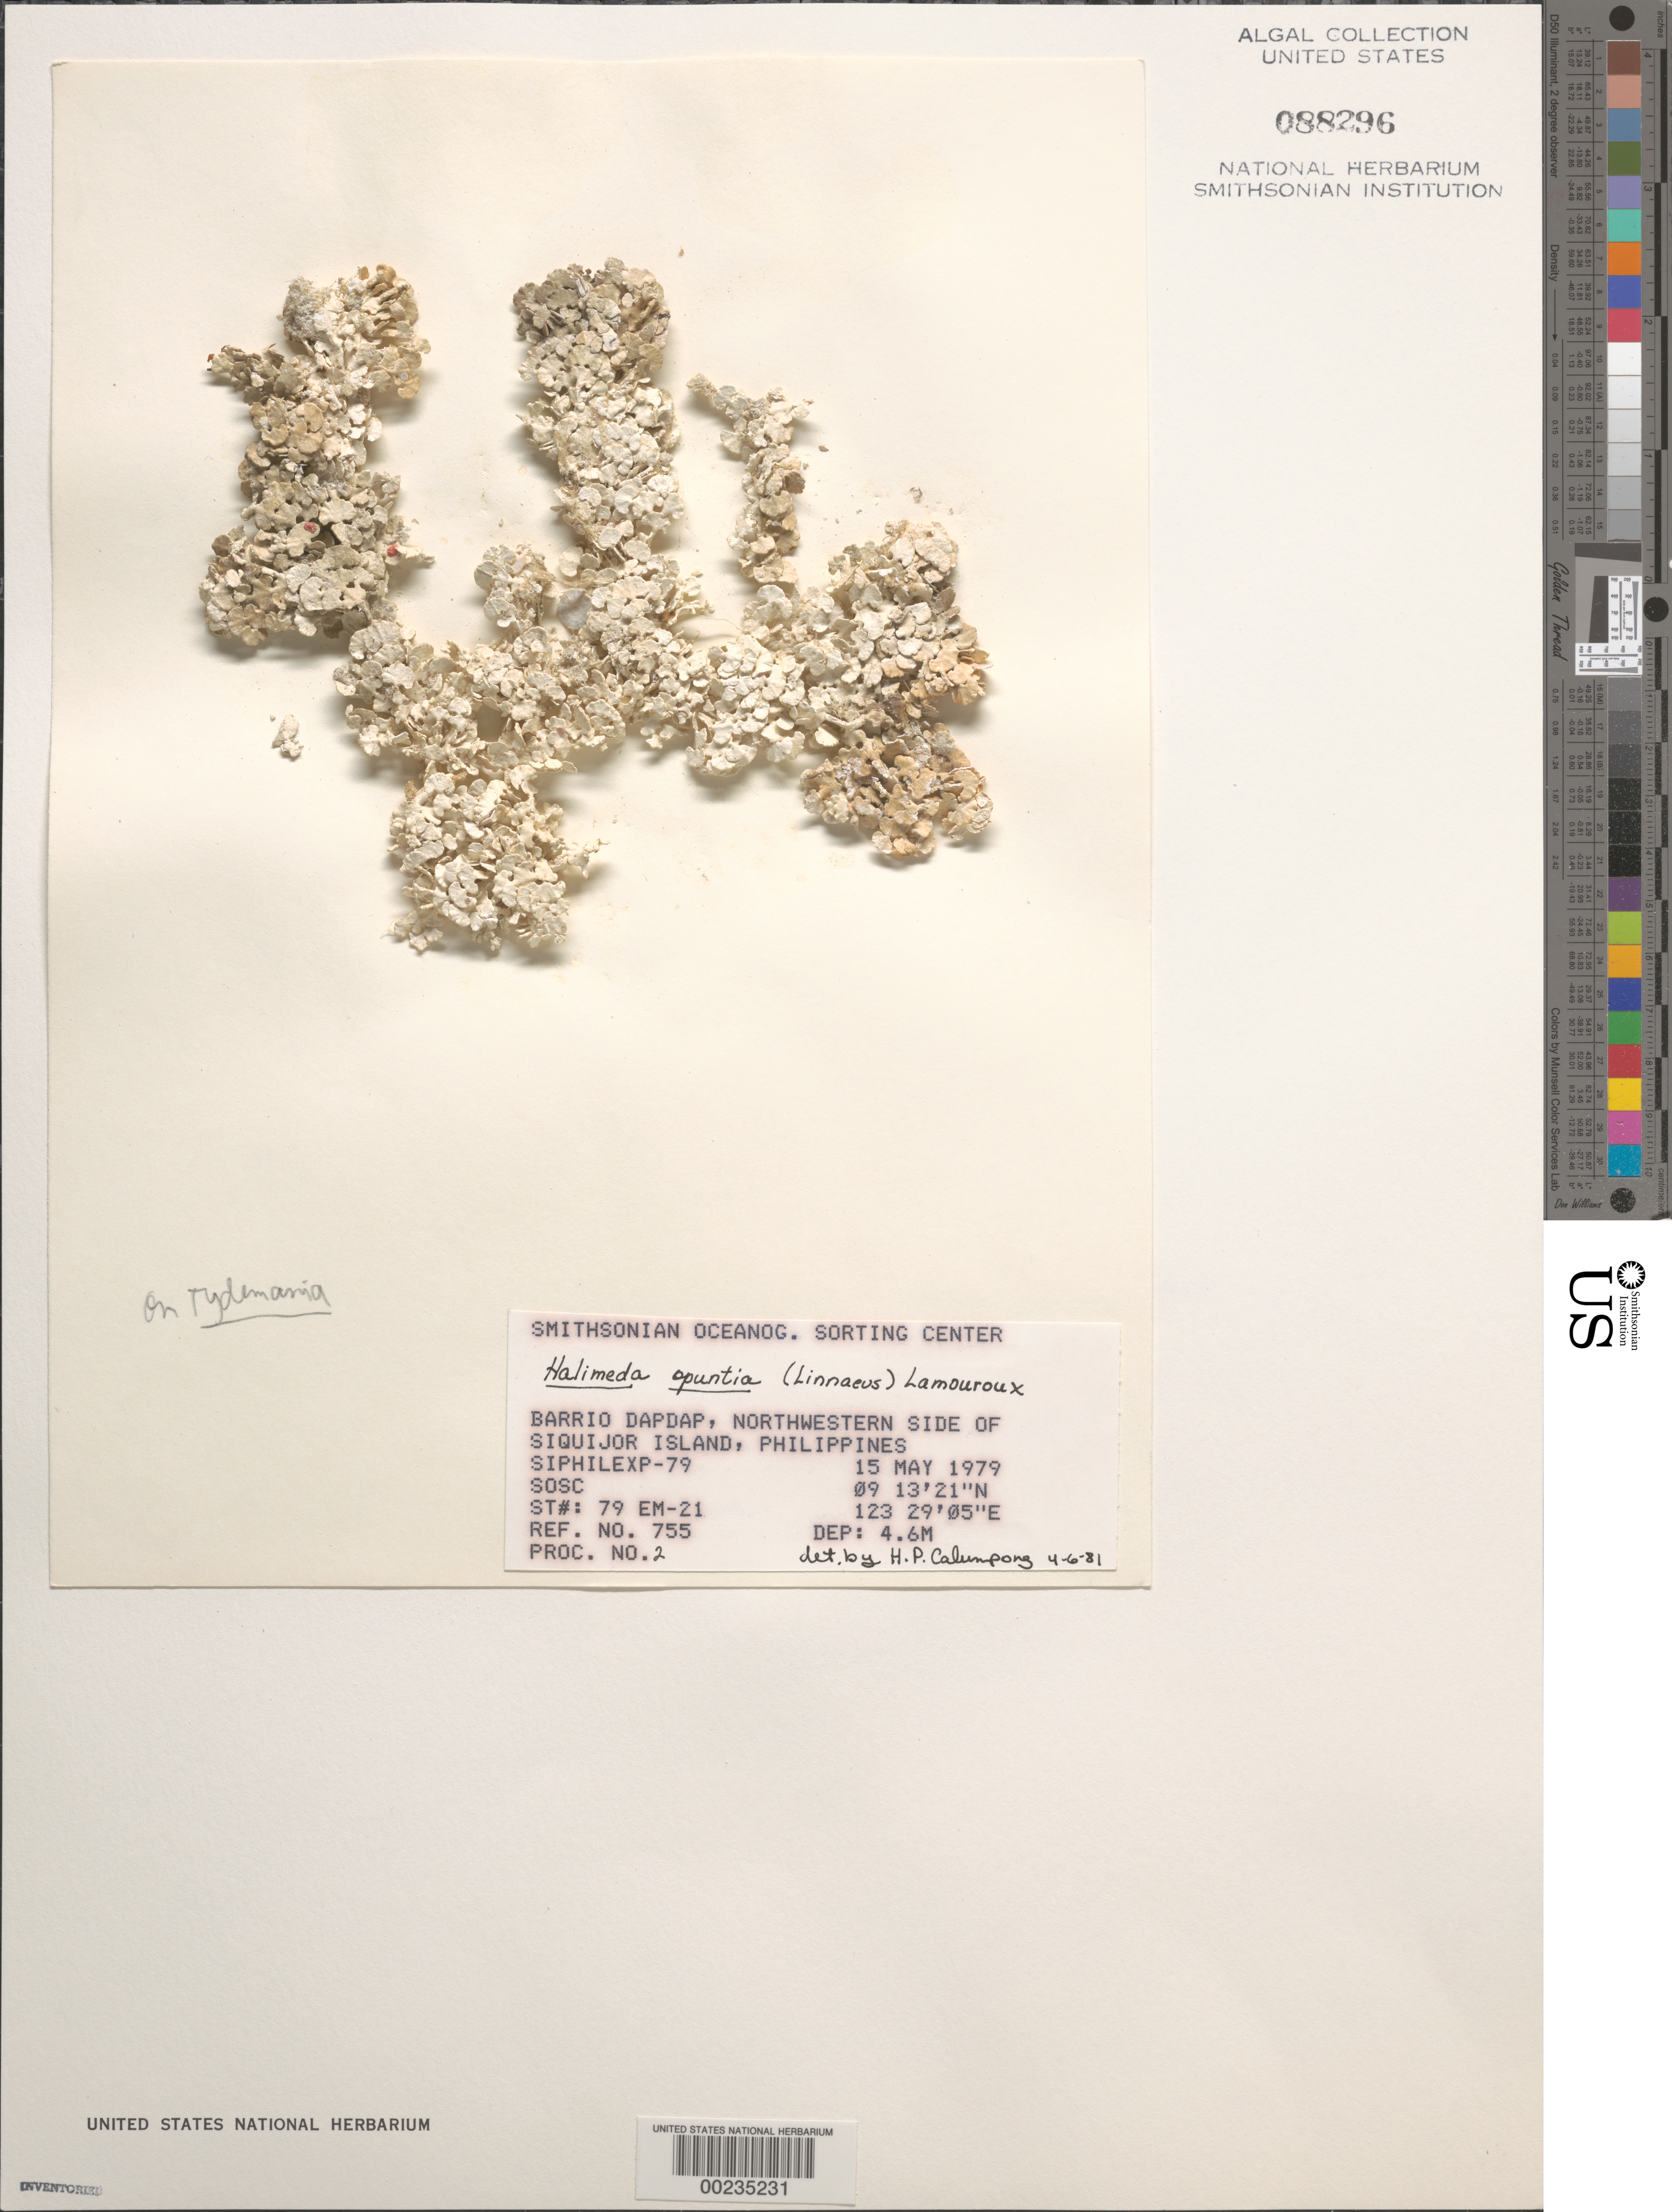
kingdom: Plantae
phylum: Chlorophyta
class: Ulvophyceae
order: Bryopsidales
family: Halimedaceae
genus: Halimeda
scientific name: Halimeda opuntia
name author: (L.) J.V.Lamouroux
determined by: Calumpong, H. P.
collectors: SOSC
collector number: Station 79 Em-21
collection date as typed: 15 May 1979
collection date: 1979-05-15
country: Philippines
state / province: Central Visayas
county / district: Siquijor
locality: Visayan, Barrio dapdap, siquijor island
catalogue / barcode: US 88296